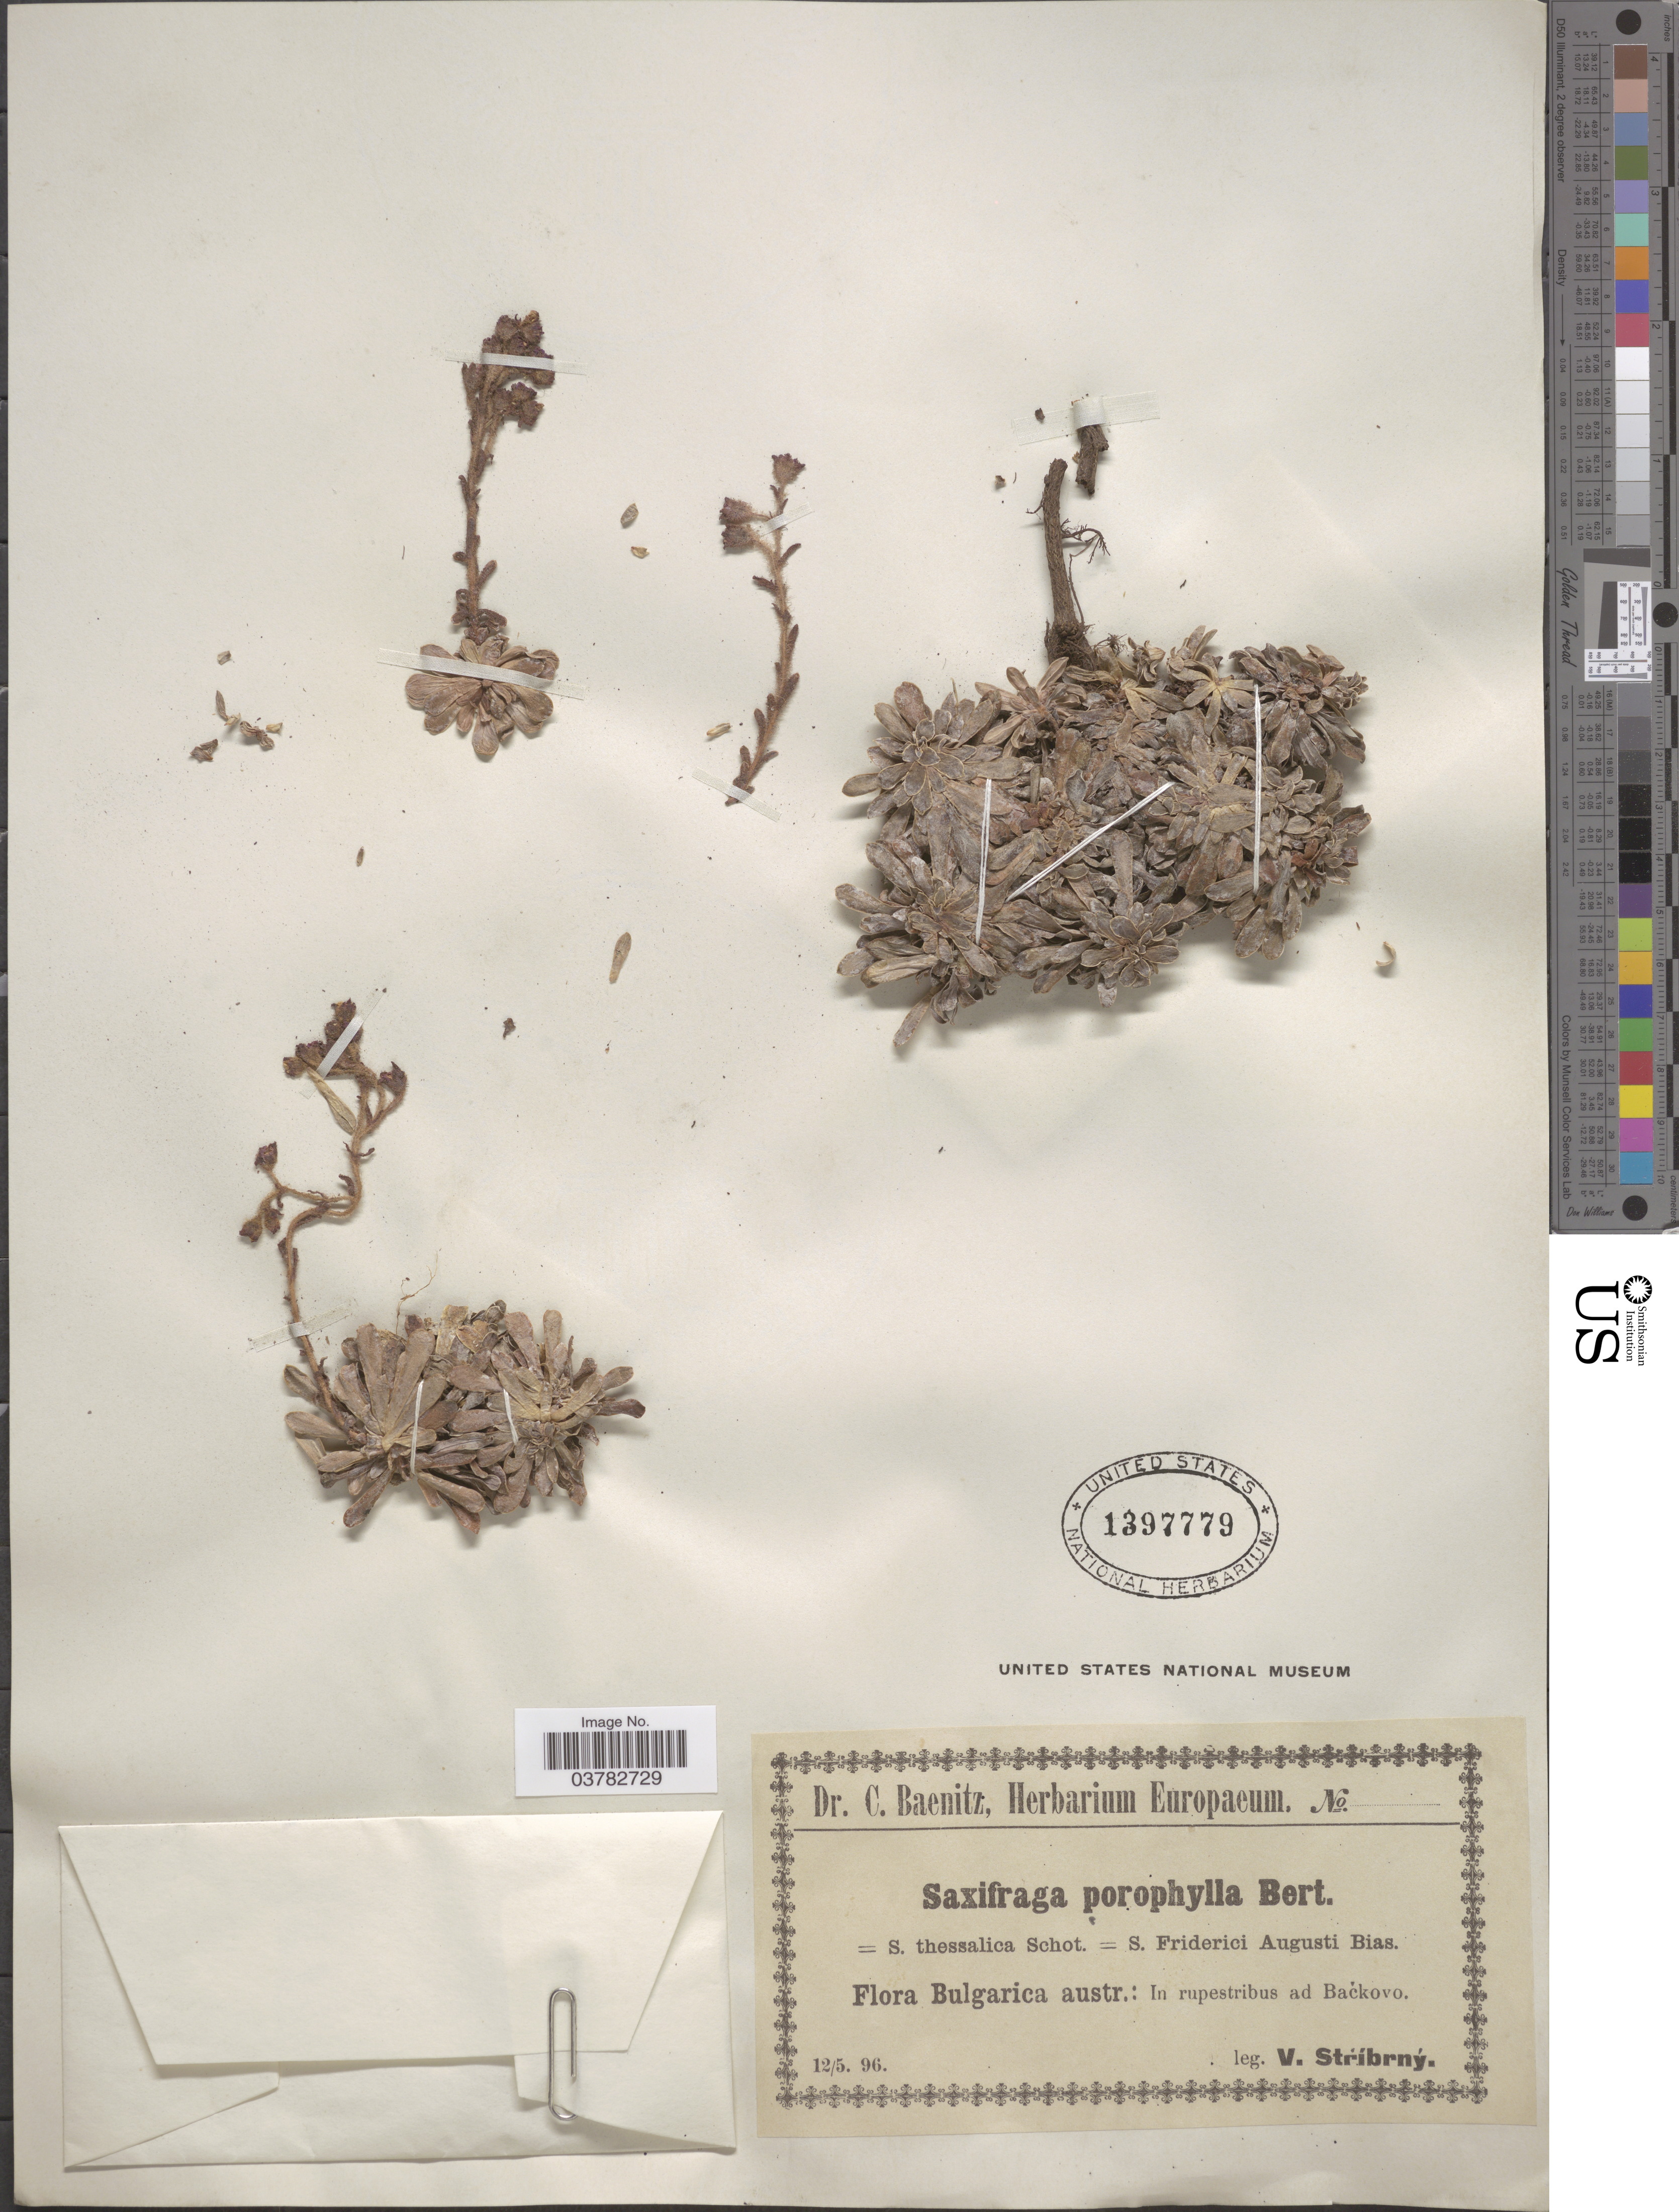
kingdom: Plantae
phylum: Tracheophyta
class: Magnoliopsida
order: Saxifragales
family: Saxifragaceae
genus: Saxifraga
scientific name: Saxifraga porophylla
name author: Bertol.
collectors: V. Stribrny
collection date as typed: Transcribed d/m/y: 12/5/96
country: Bulgaria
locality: Bulgarica austr.: In rupestribus ad Backovo.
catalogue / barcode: US 1397779